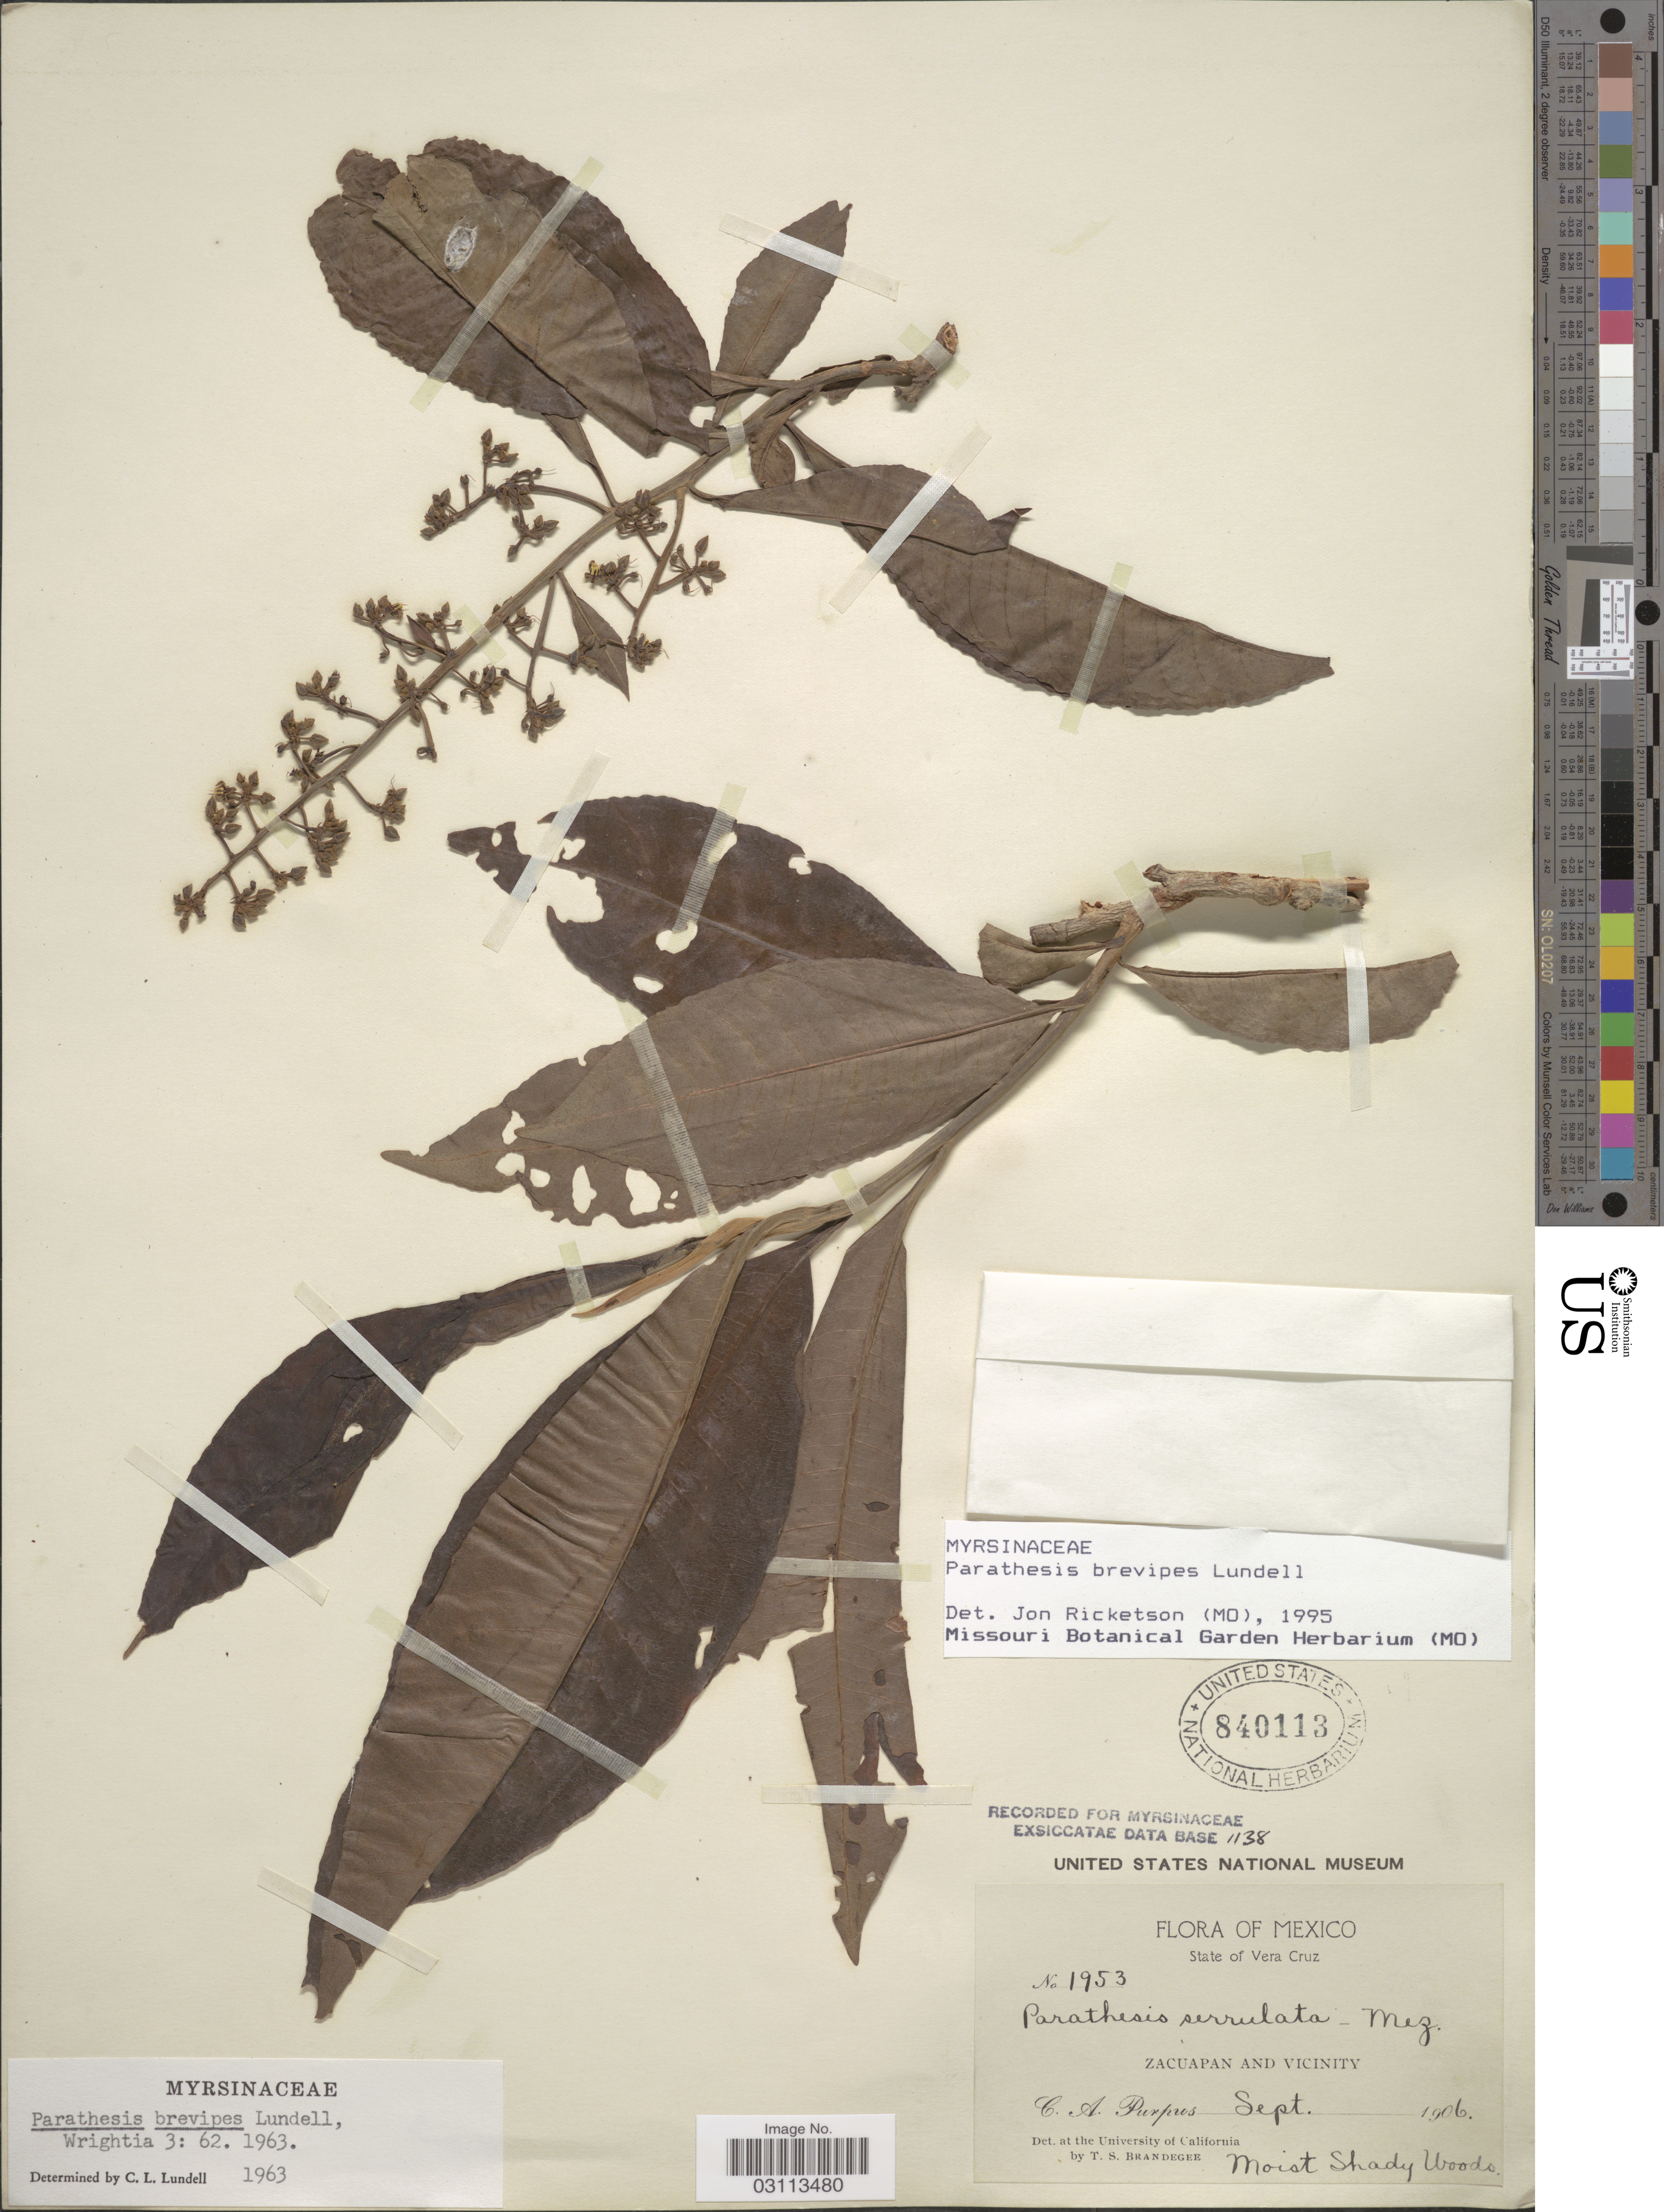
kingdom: Plantae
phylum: Tracheophyta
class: Magnoliopsida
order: Ericales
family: Primulaceae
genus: Parathesis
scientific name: Parathesis brevipes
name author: Lundell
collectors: C. A. Purpus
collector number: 1953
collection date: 1906-09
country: Mexico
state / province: Veracruz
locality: State of Vera Cruz. Zacuapan and vicinity.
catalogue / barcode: US 840113